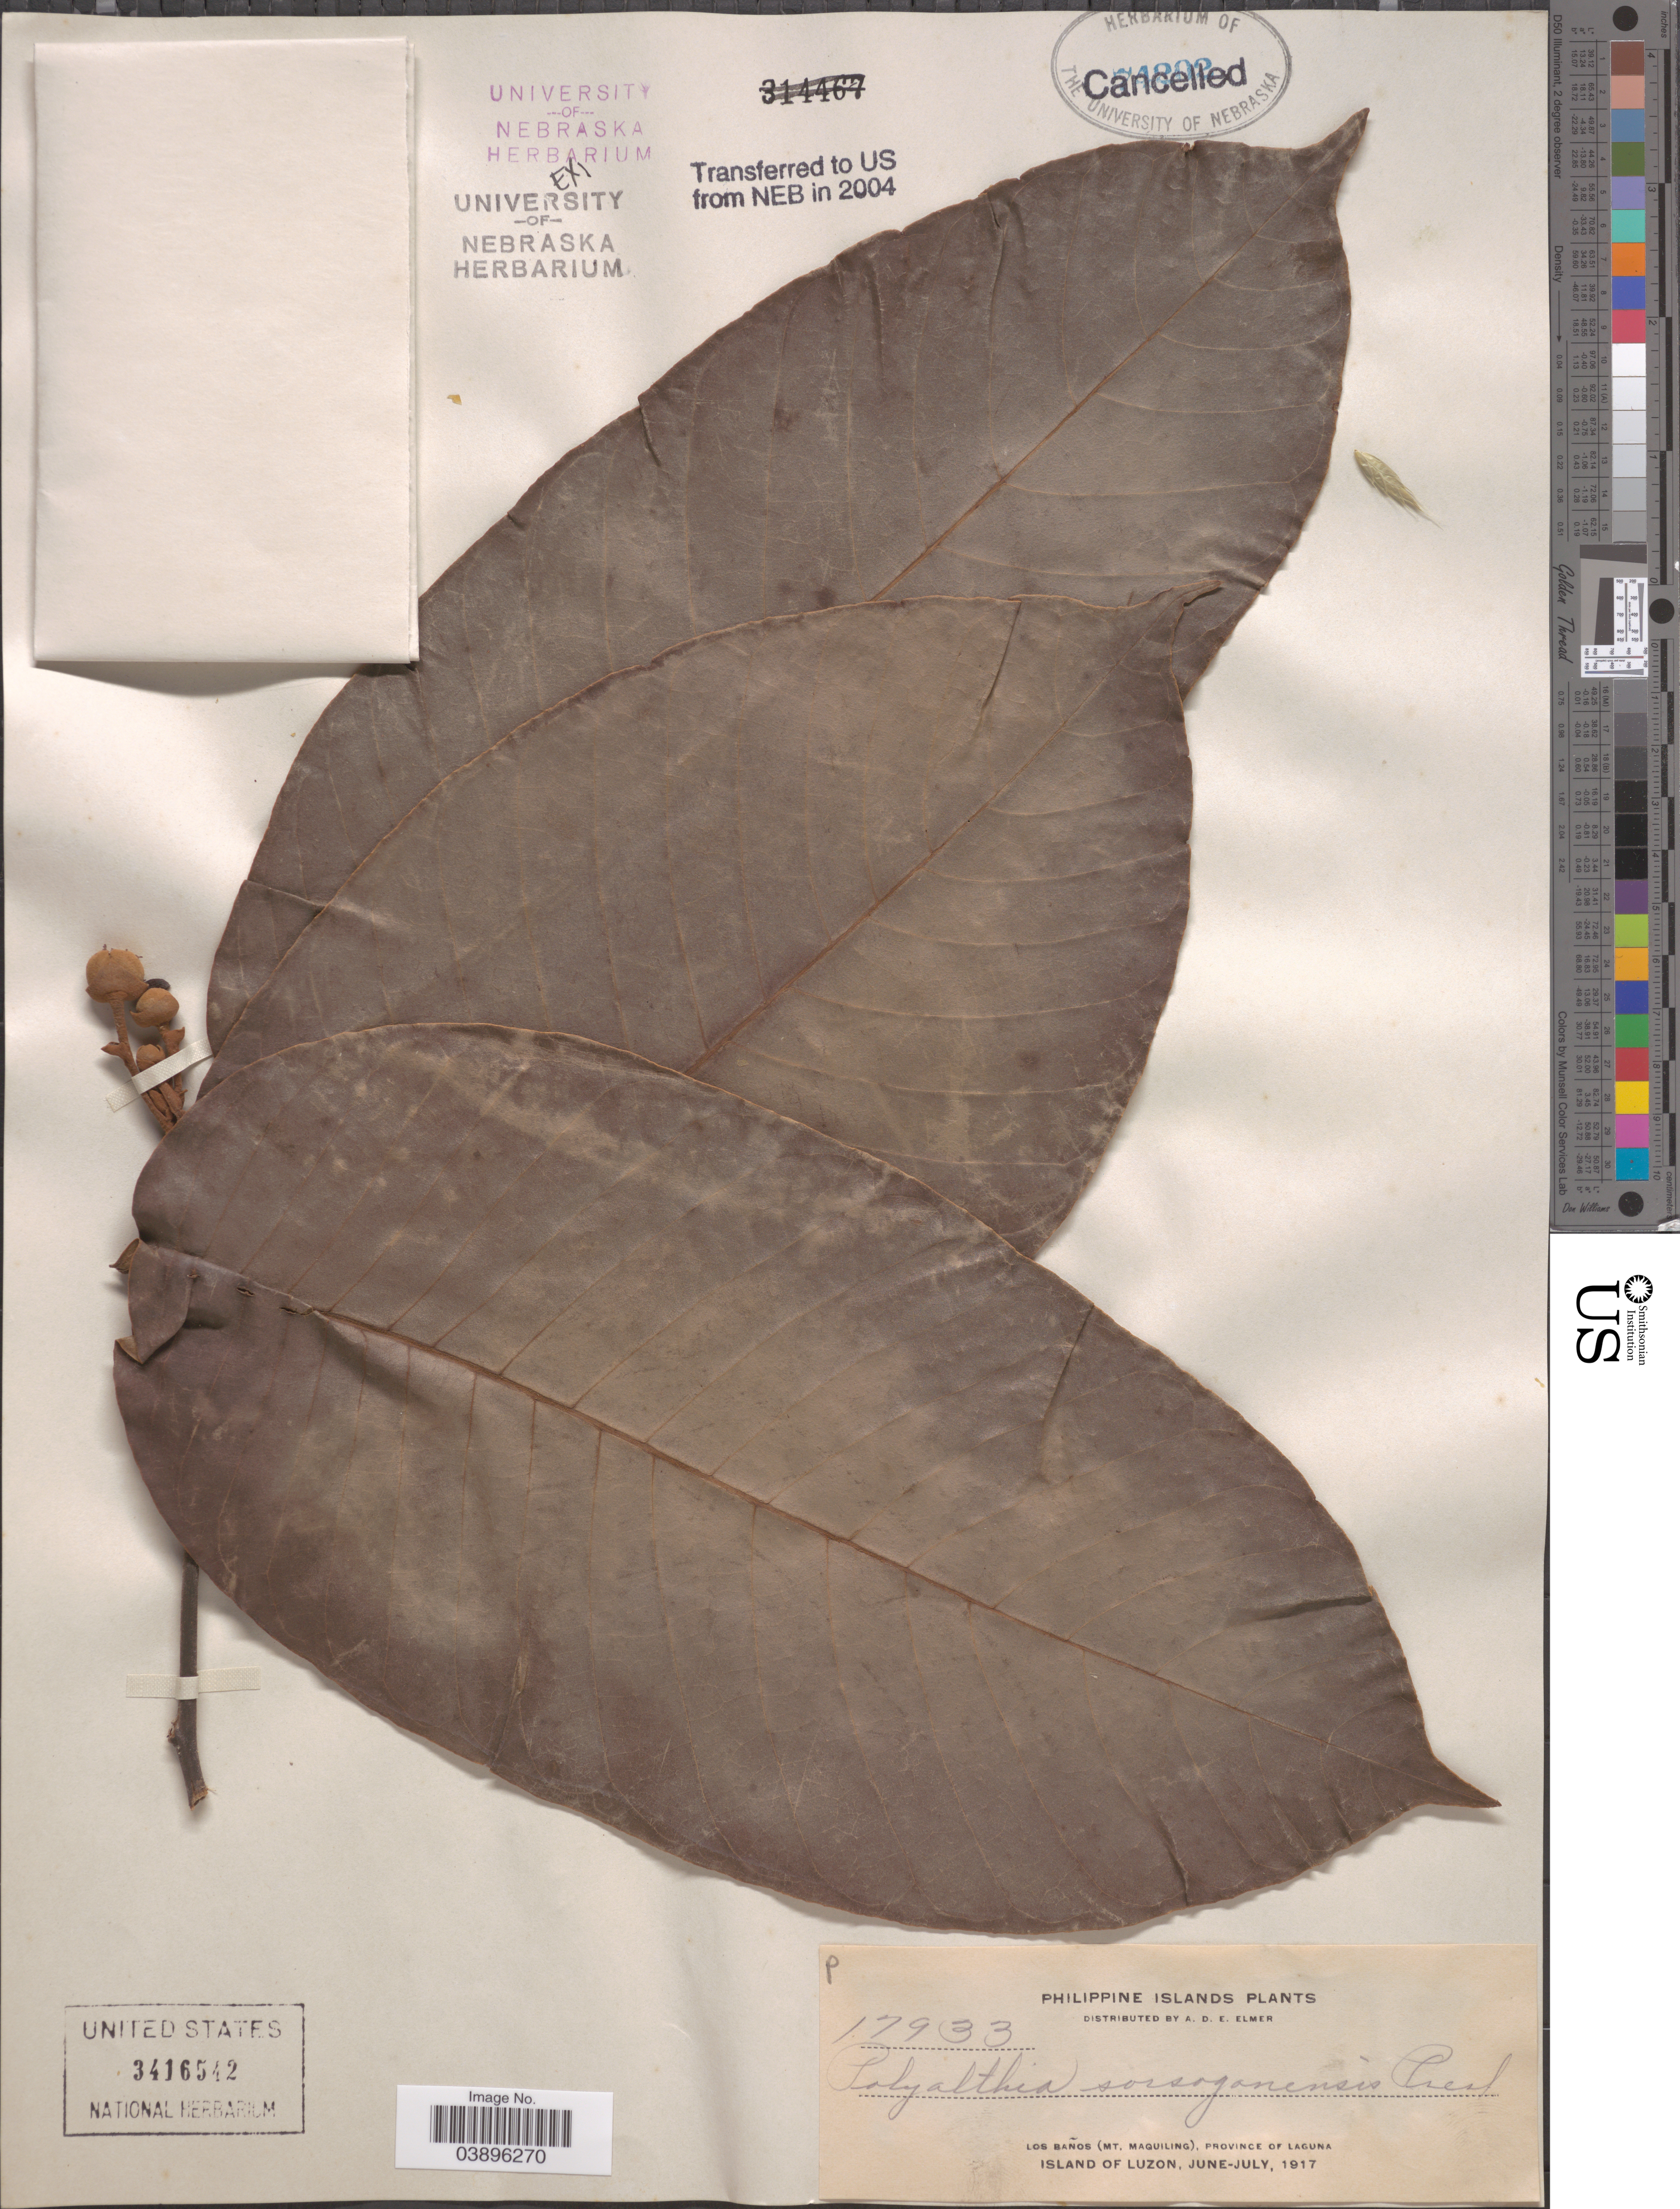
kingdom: Plantae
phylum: Tracheophyta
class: Magnoliopsida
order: Magnoliales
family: Annonaceae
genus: Polyalthia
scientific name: Polyalthia sorsogonensis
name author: J. Presl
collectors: A. D. E. Elmer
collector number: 17933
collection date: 1917-06/1917-07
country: Philippines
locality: Los Baños (Mt. Maquiling), Province of Laguna. Island of Luzon.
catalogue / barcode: US 3416542